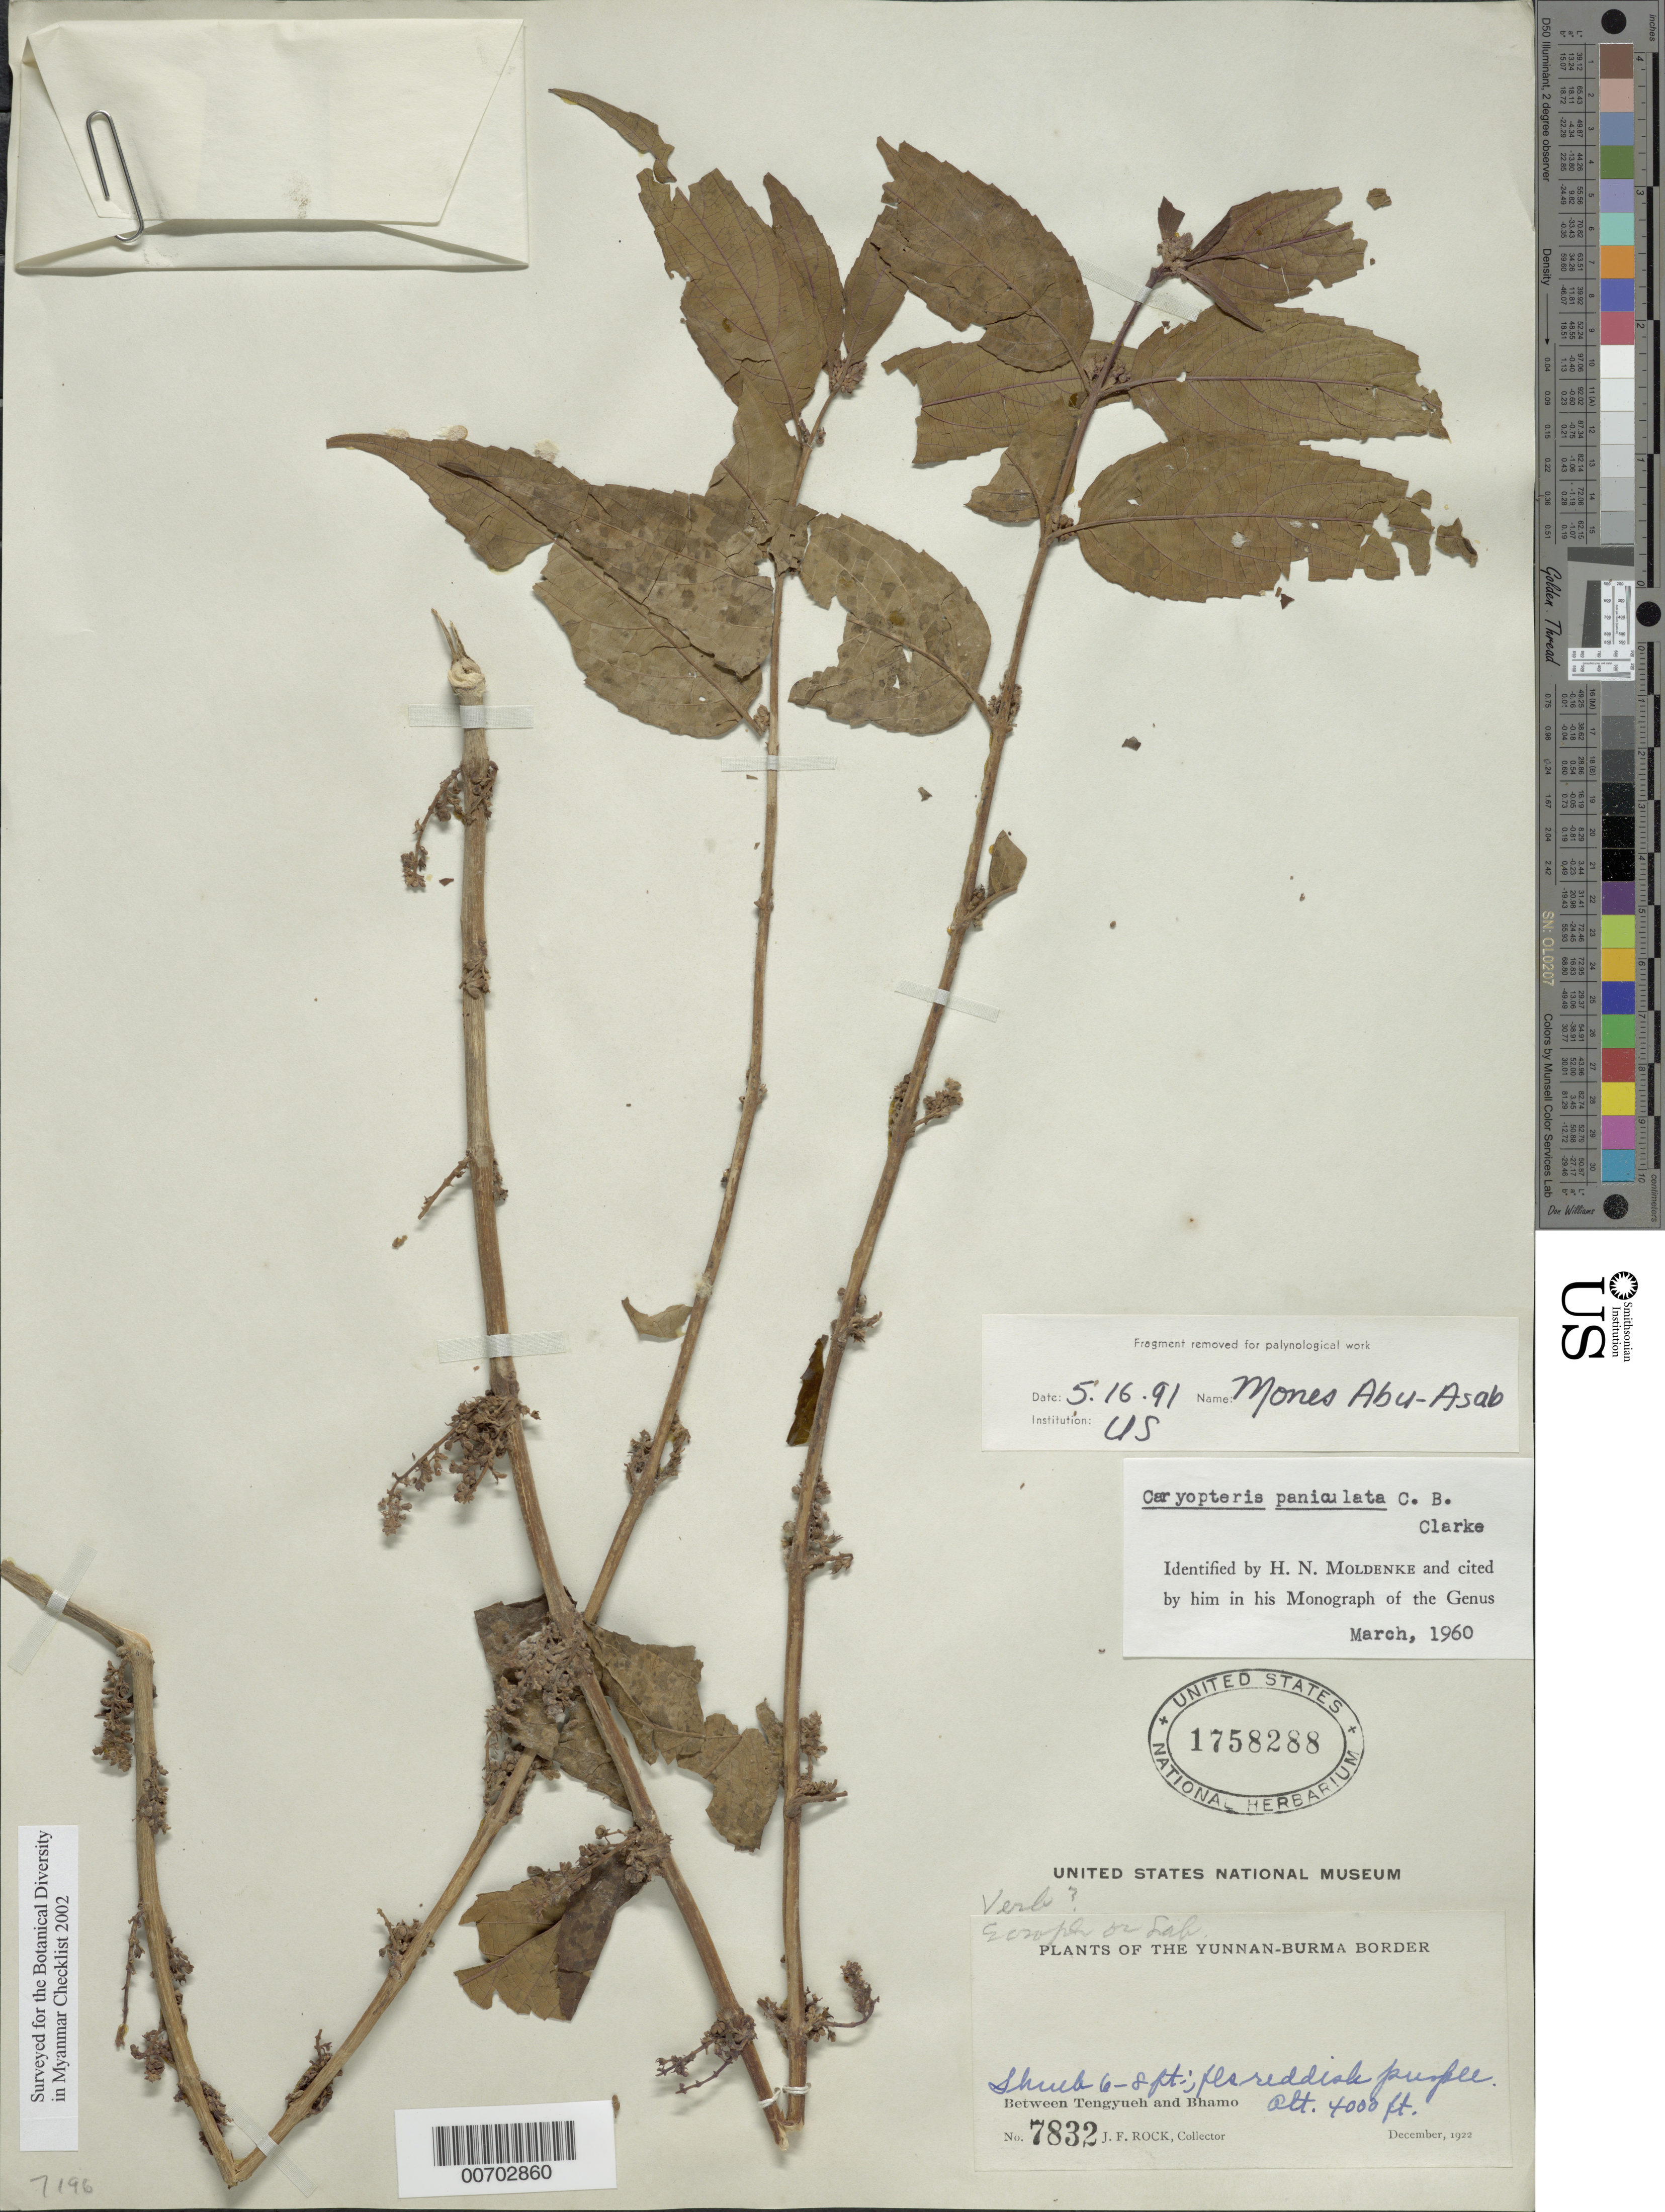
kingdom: Plantae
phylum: Tracheophyta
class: Magnoliopsida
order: Lamiales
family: Lamiaceae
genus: Caryopteris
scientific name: Caryopteris paniculata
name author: C.B. Clarke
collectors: J. F. Rock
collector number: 7832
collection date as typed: Dec 1922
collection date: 1922-12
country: Myanmar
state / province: Kachin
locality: Yunnan-Burma Border, Tengyueh to Bhamo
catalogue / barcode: US 1758288